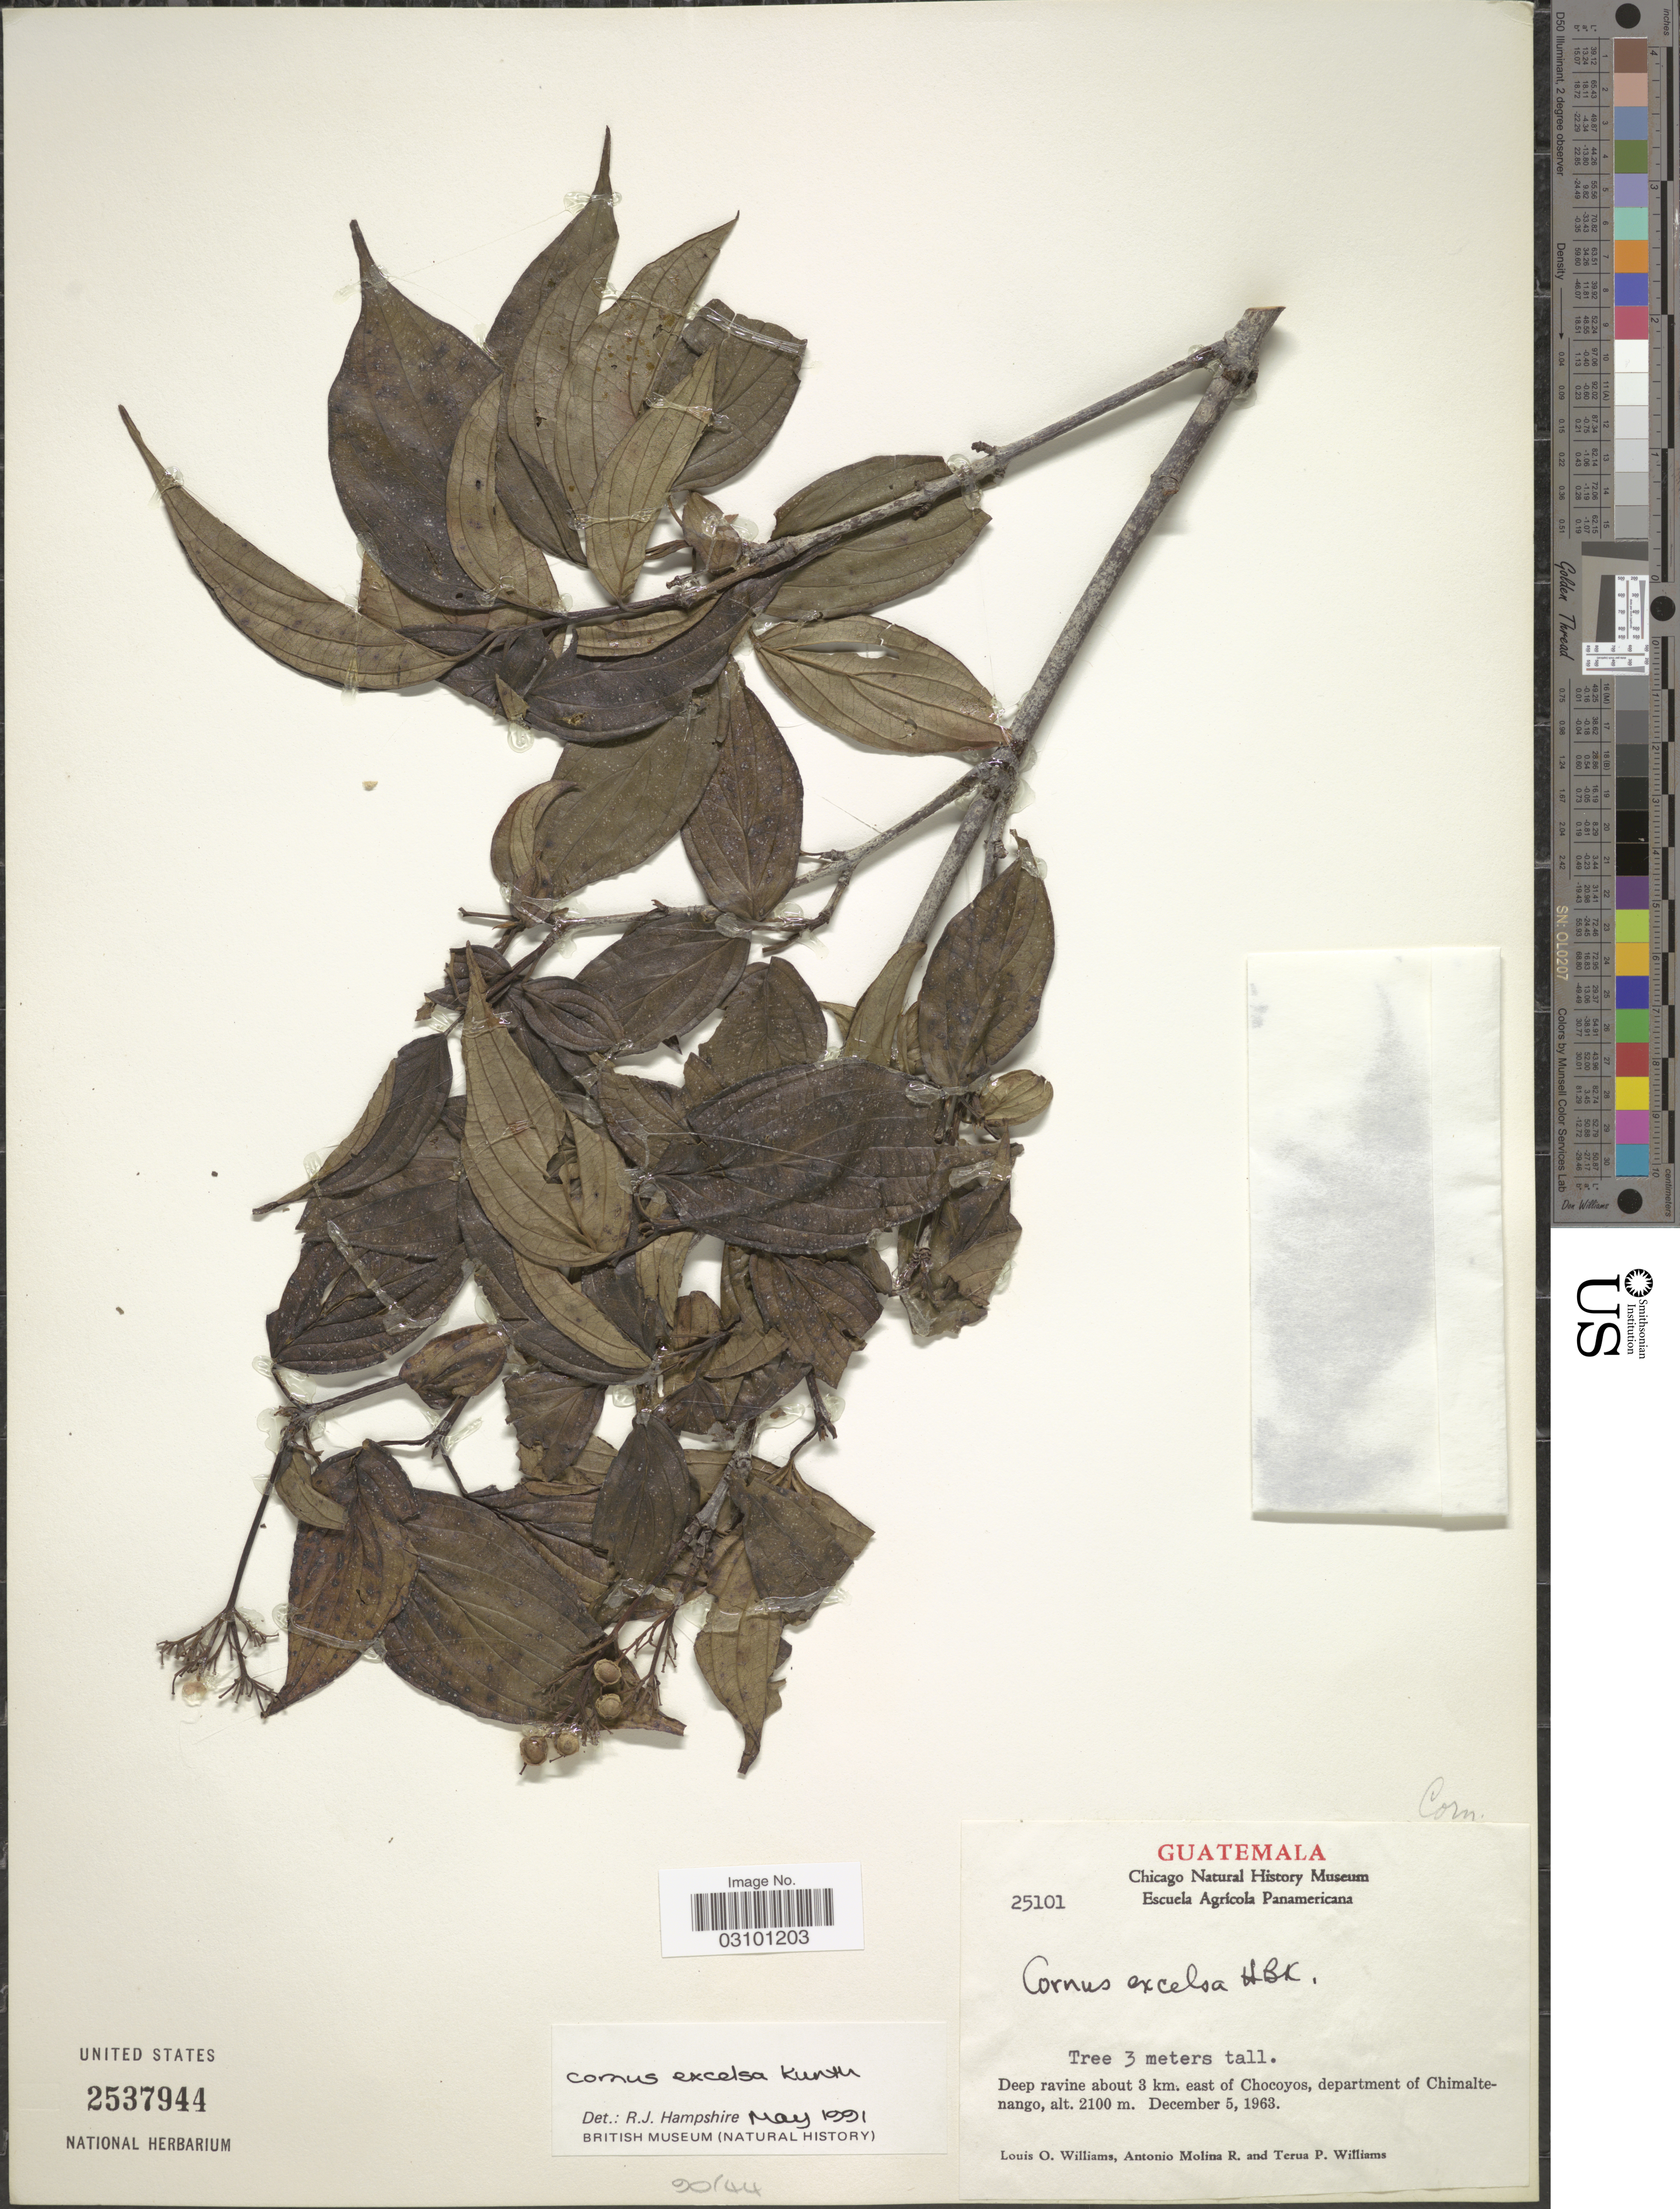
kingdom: Plantae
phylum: Tracheophyta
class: Magnoliopsida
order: Cornales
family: Cornaceae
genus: Cornus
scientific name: Cornus excelsa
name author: Kunth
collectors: L. O. Williams, A. Molina R. & T. Williams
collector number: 25101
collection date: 1963-12-05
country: Guatemala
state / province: Chimaltenango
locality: Deep ravine about 3 km. east of Chocoyos, department of Chimaltenango.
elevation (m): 2100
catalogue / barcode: US 2537944